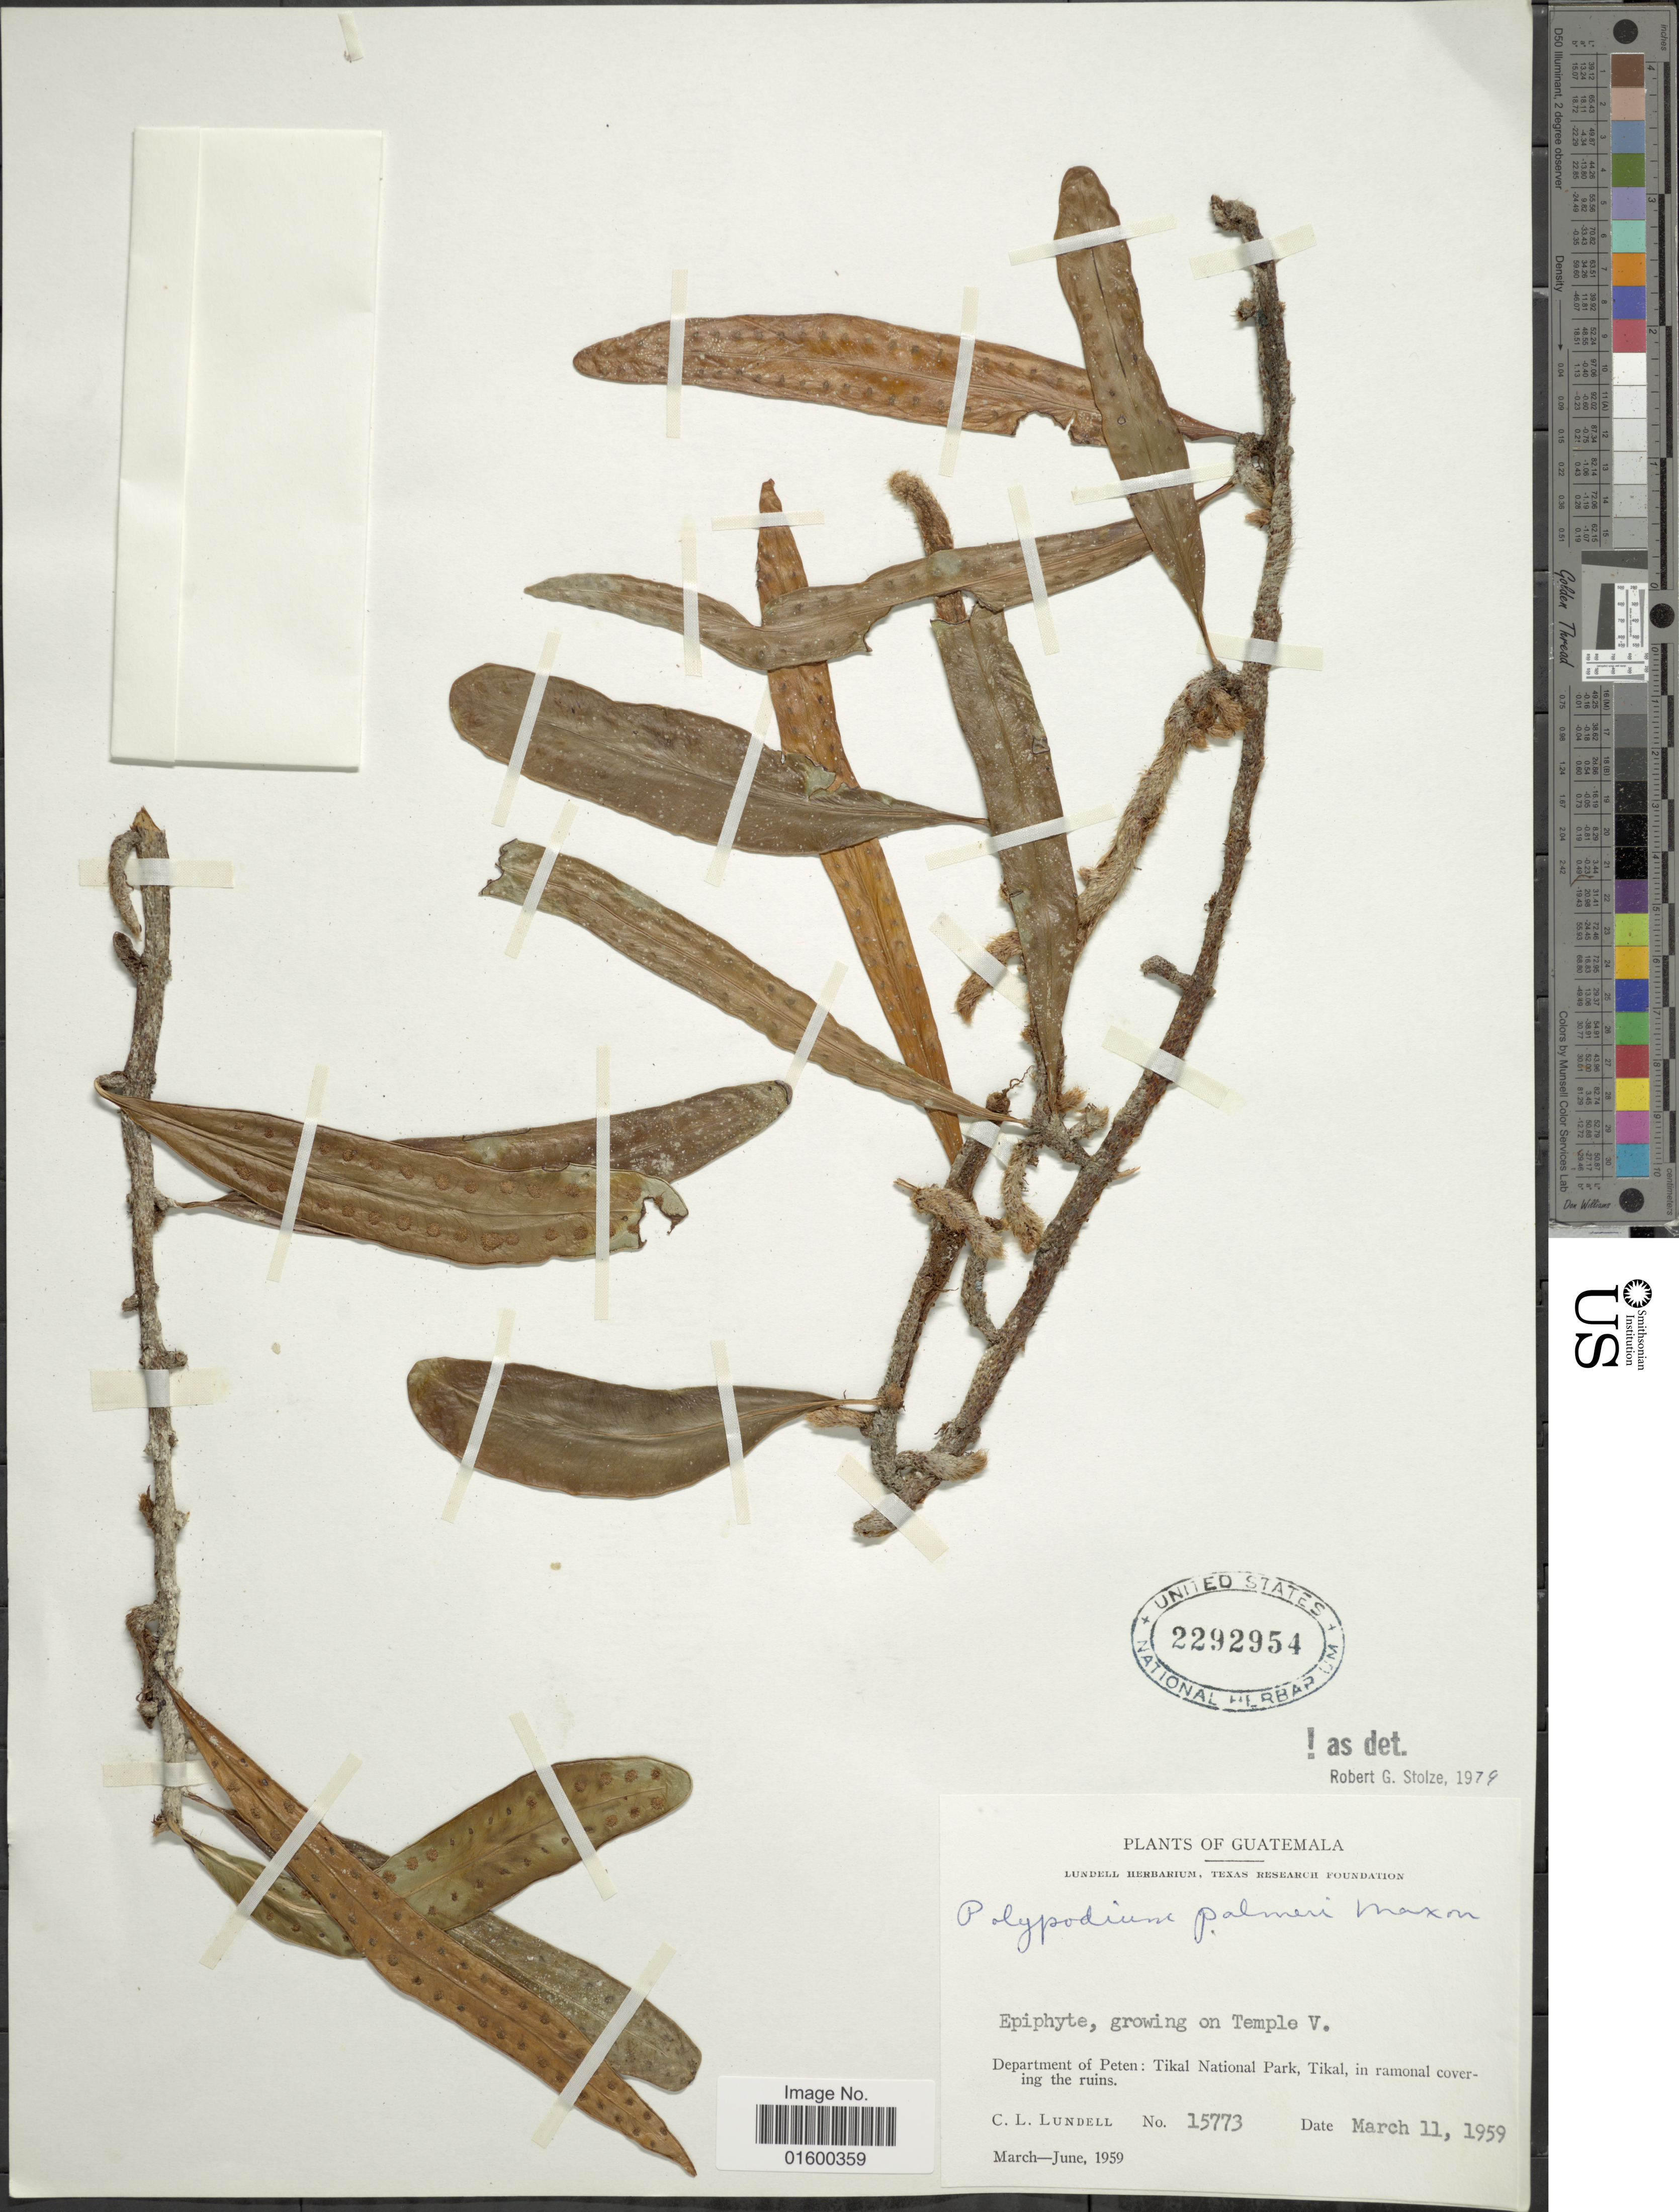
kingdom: Plantae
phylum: Tracheophyta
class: Polypodiopsida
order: Polypodiales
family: Polypodiaceae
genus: Microgramma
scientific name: Microgramma nitida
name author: (J. Sm.) A.R. Sm.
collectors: C. L. Lundell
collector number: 15773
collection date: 1959-03-11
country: Guatemala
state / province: El Petén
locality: Department of Peten, Tikal National Park, Tikal, Temple 5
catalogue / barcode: US 2292954